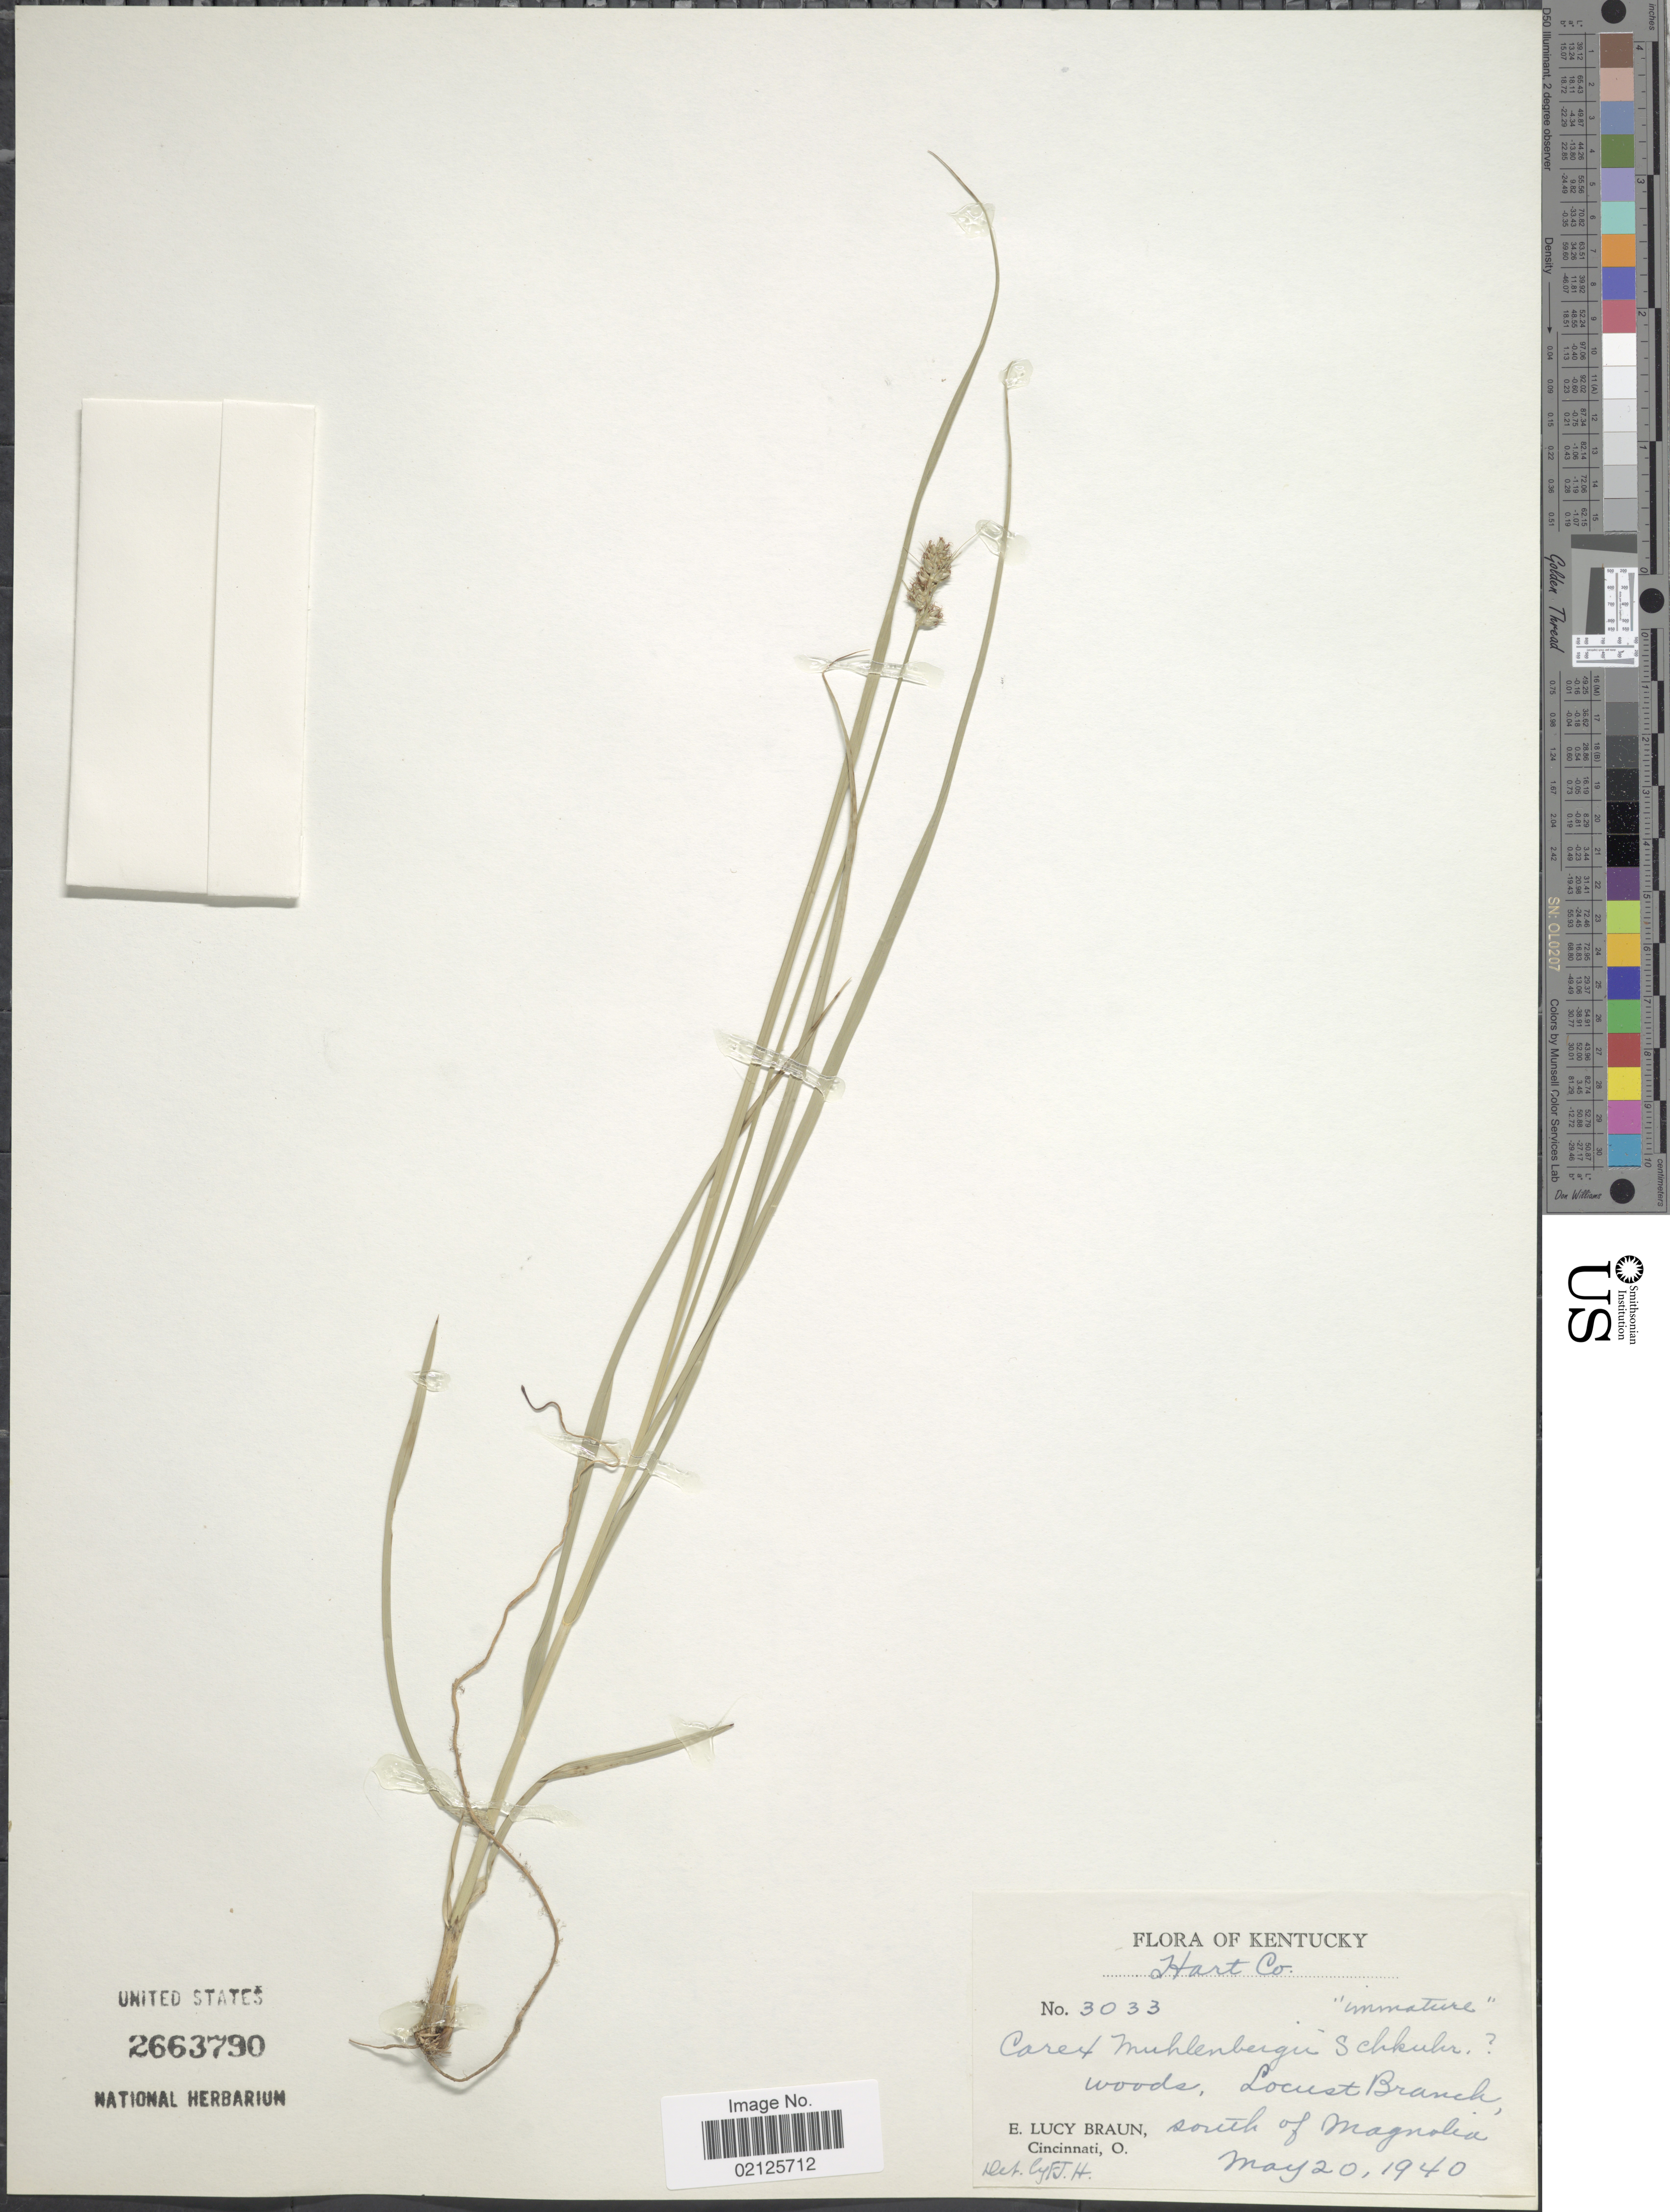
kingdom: Plantae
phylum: Tracheophyta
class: Liliopsida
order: Poales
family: Cyperaceae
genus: Carex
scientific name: Carex muehlenbergii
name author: Willd.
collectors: E. L. Braun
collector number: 3033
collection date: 1940-05-20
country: United States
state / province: Kentucky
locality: Hart Co, Woods, Locust Branch, south of Magnolia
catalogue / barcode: US 2663790